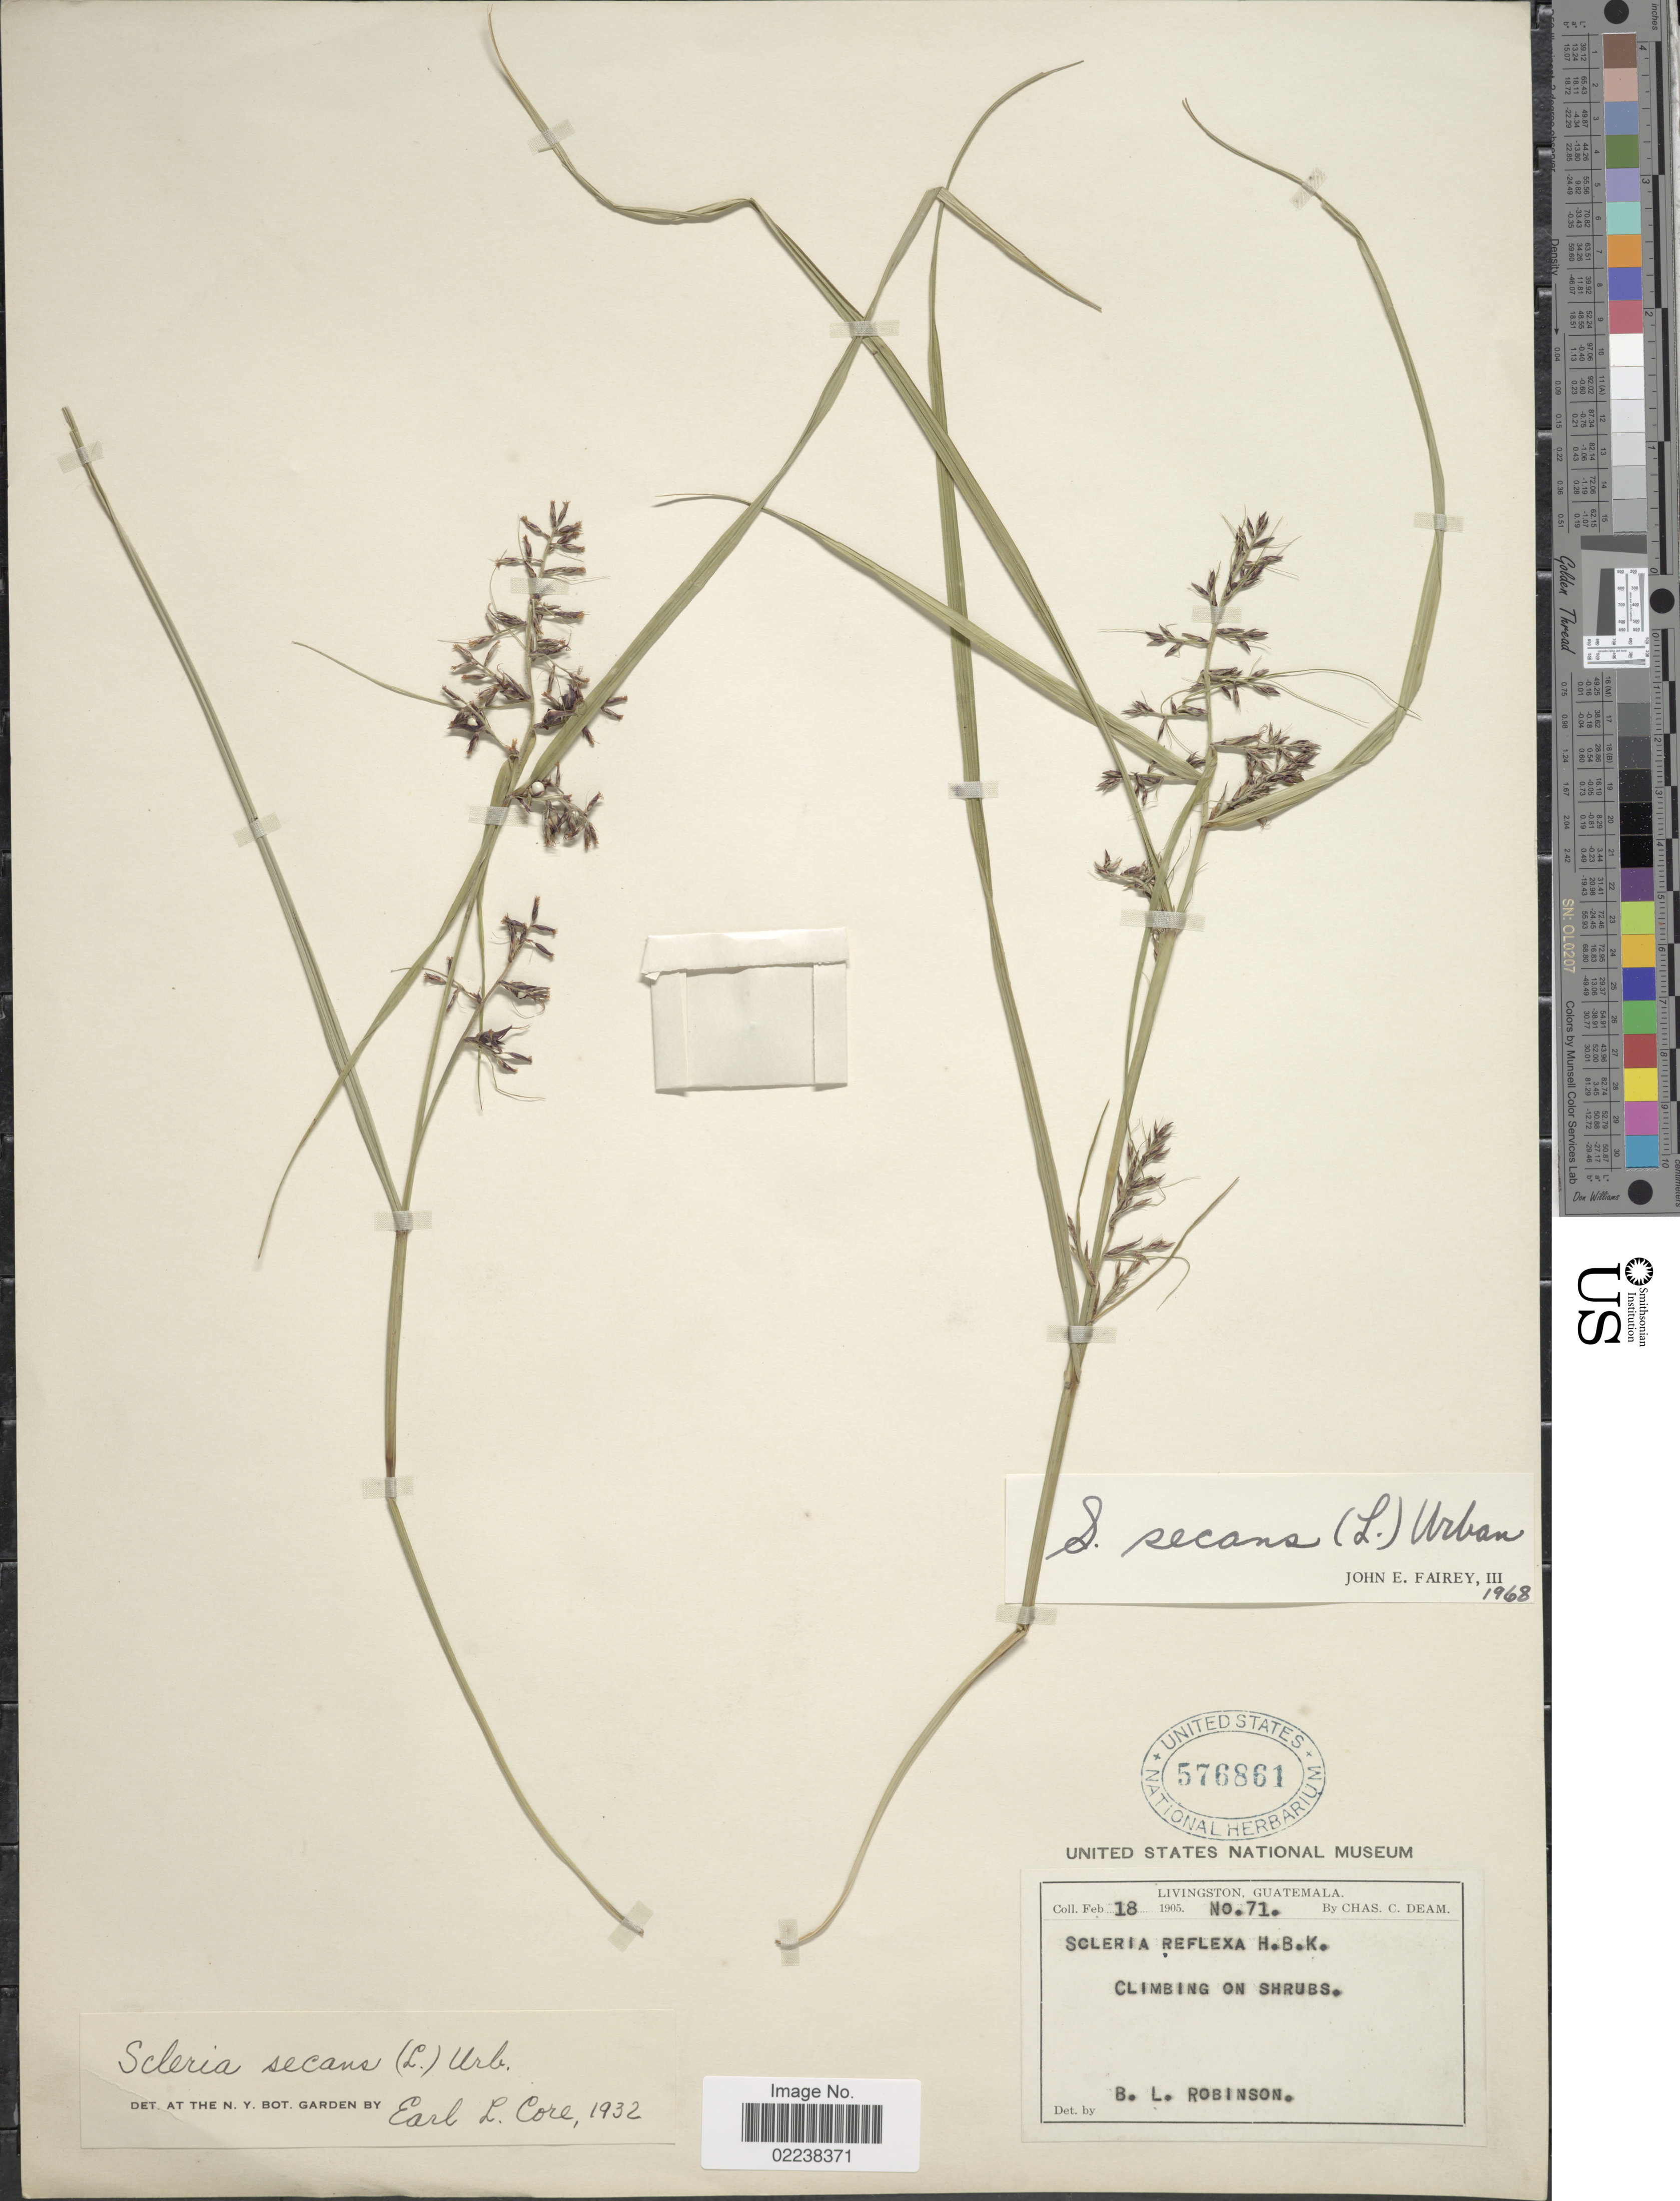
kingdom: Plantae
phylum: Tracheophyta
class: Liliopsida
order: Poales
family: Cyperaceae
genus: Scleria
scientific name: Scleria secans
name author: (L.) Urb.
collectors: C. C. Deam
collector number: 71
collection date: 1905-02-18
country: Guatemala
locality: Livingston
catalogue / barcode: US 576861